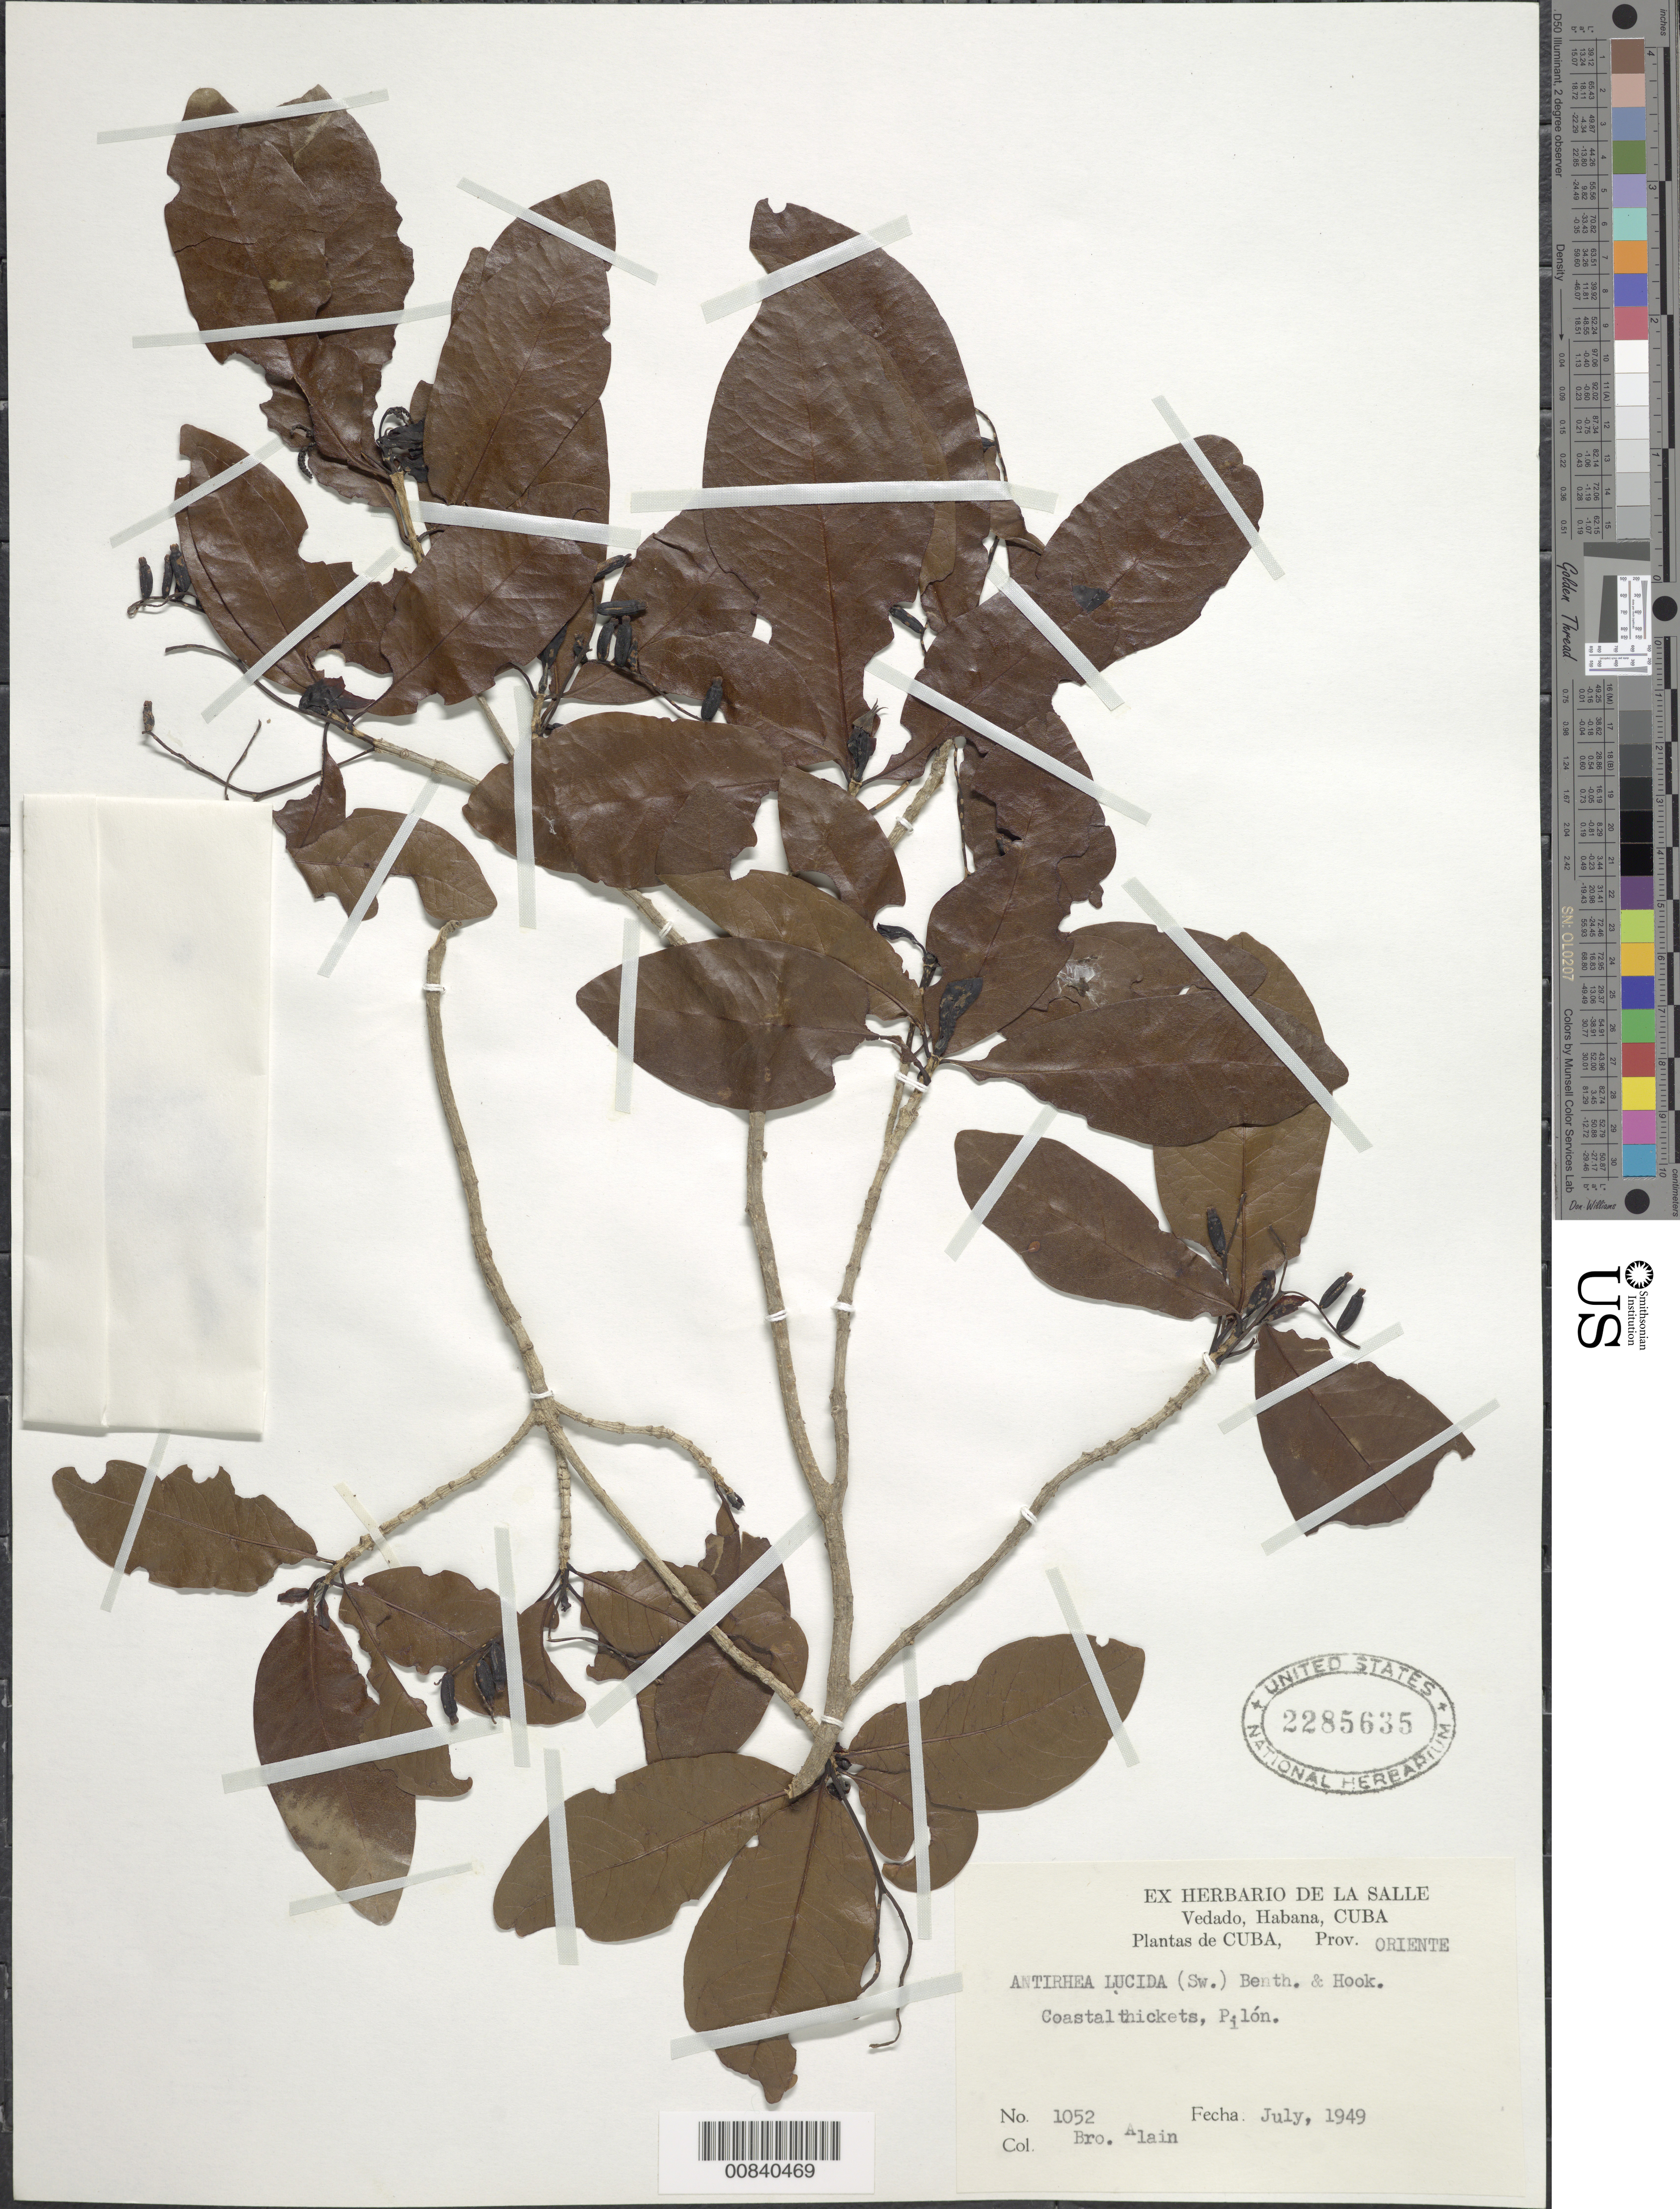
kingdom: Plantae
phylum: Tracheophyta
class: Magnoliopsida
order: Gentianales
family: Rubiaceae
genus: Stenostomum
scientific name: Stenostomum lucidum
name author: (Sw.) C.F. Gaertn.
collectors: A. H. Liogier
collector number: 1052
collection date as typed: Jul 1949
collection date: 1949-07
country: Cuba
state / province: Oriente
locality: Pilón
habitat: Coastal thickets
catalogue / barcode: US 2285635